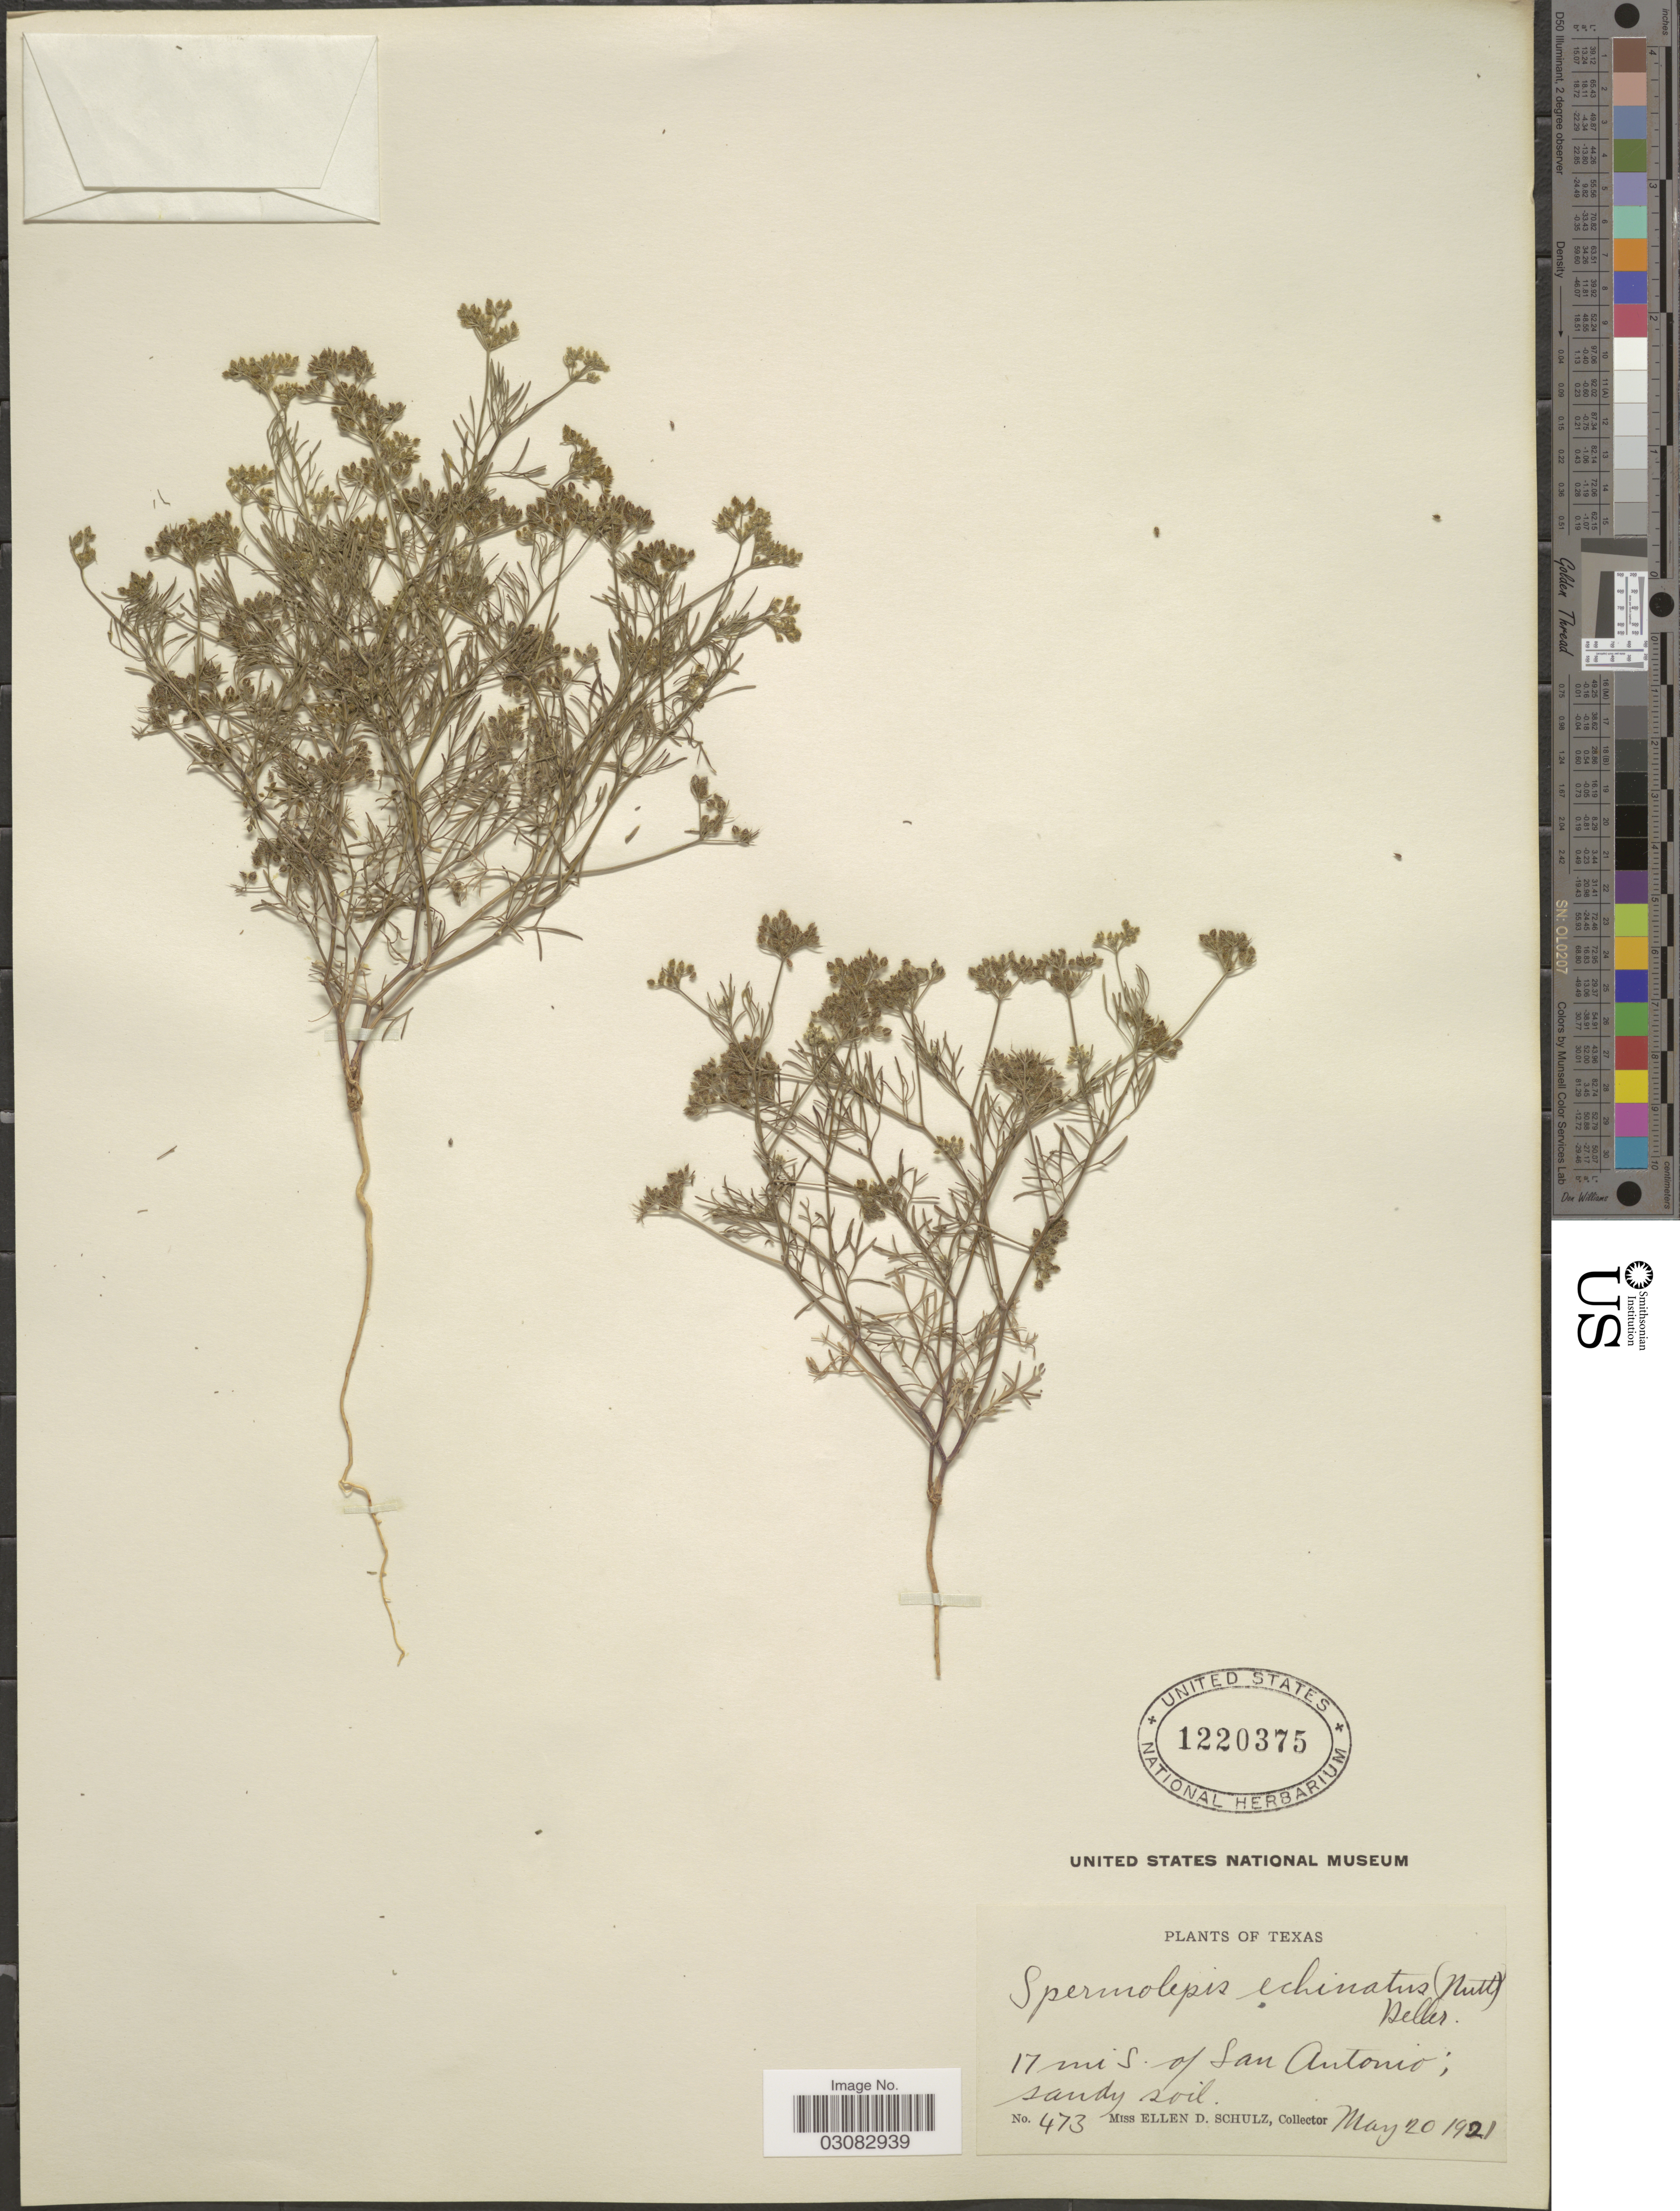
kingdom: Plantae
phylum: Tracheophyta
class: Magnoliopsida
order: Apiales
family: Apiaceae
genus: Spermolepis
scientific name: Spermolepis echinata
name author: (Nutt. ex DC.) A. Heller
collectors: E. D. Schulz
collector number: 473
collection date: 1921-05-20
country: United States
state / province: Texas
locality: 17 mi. S. of San Antonio.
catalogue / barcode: US 1220375